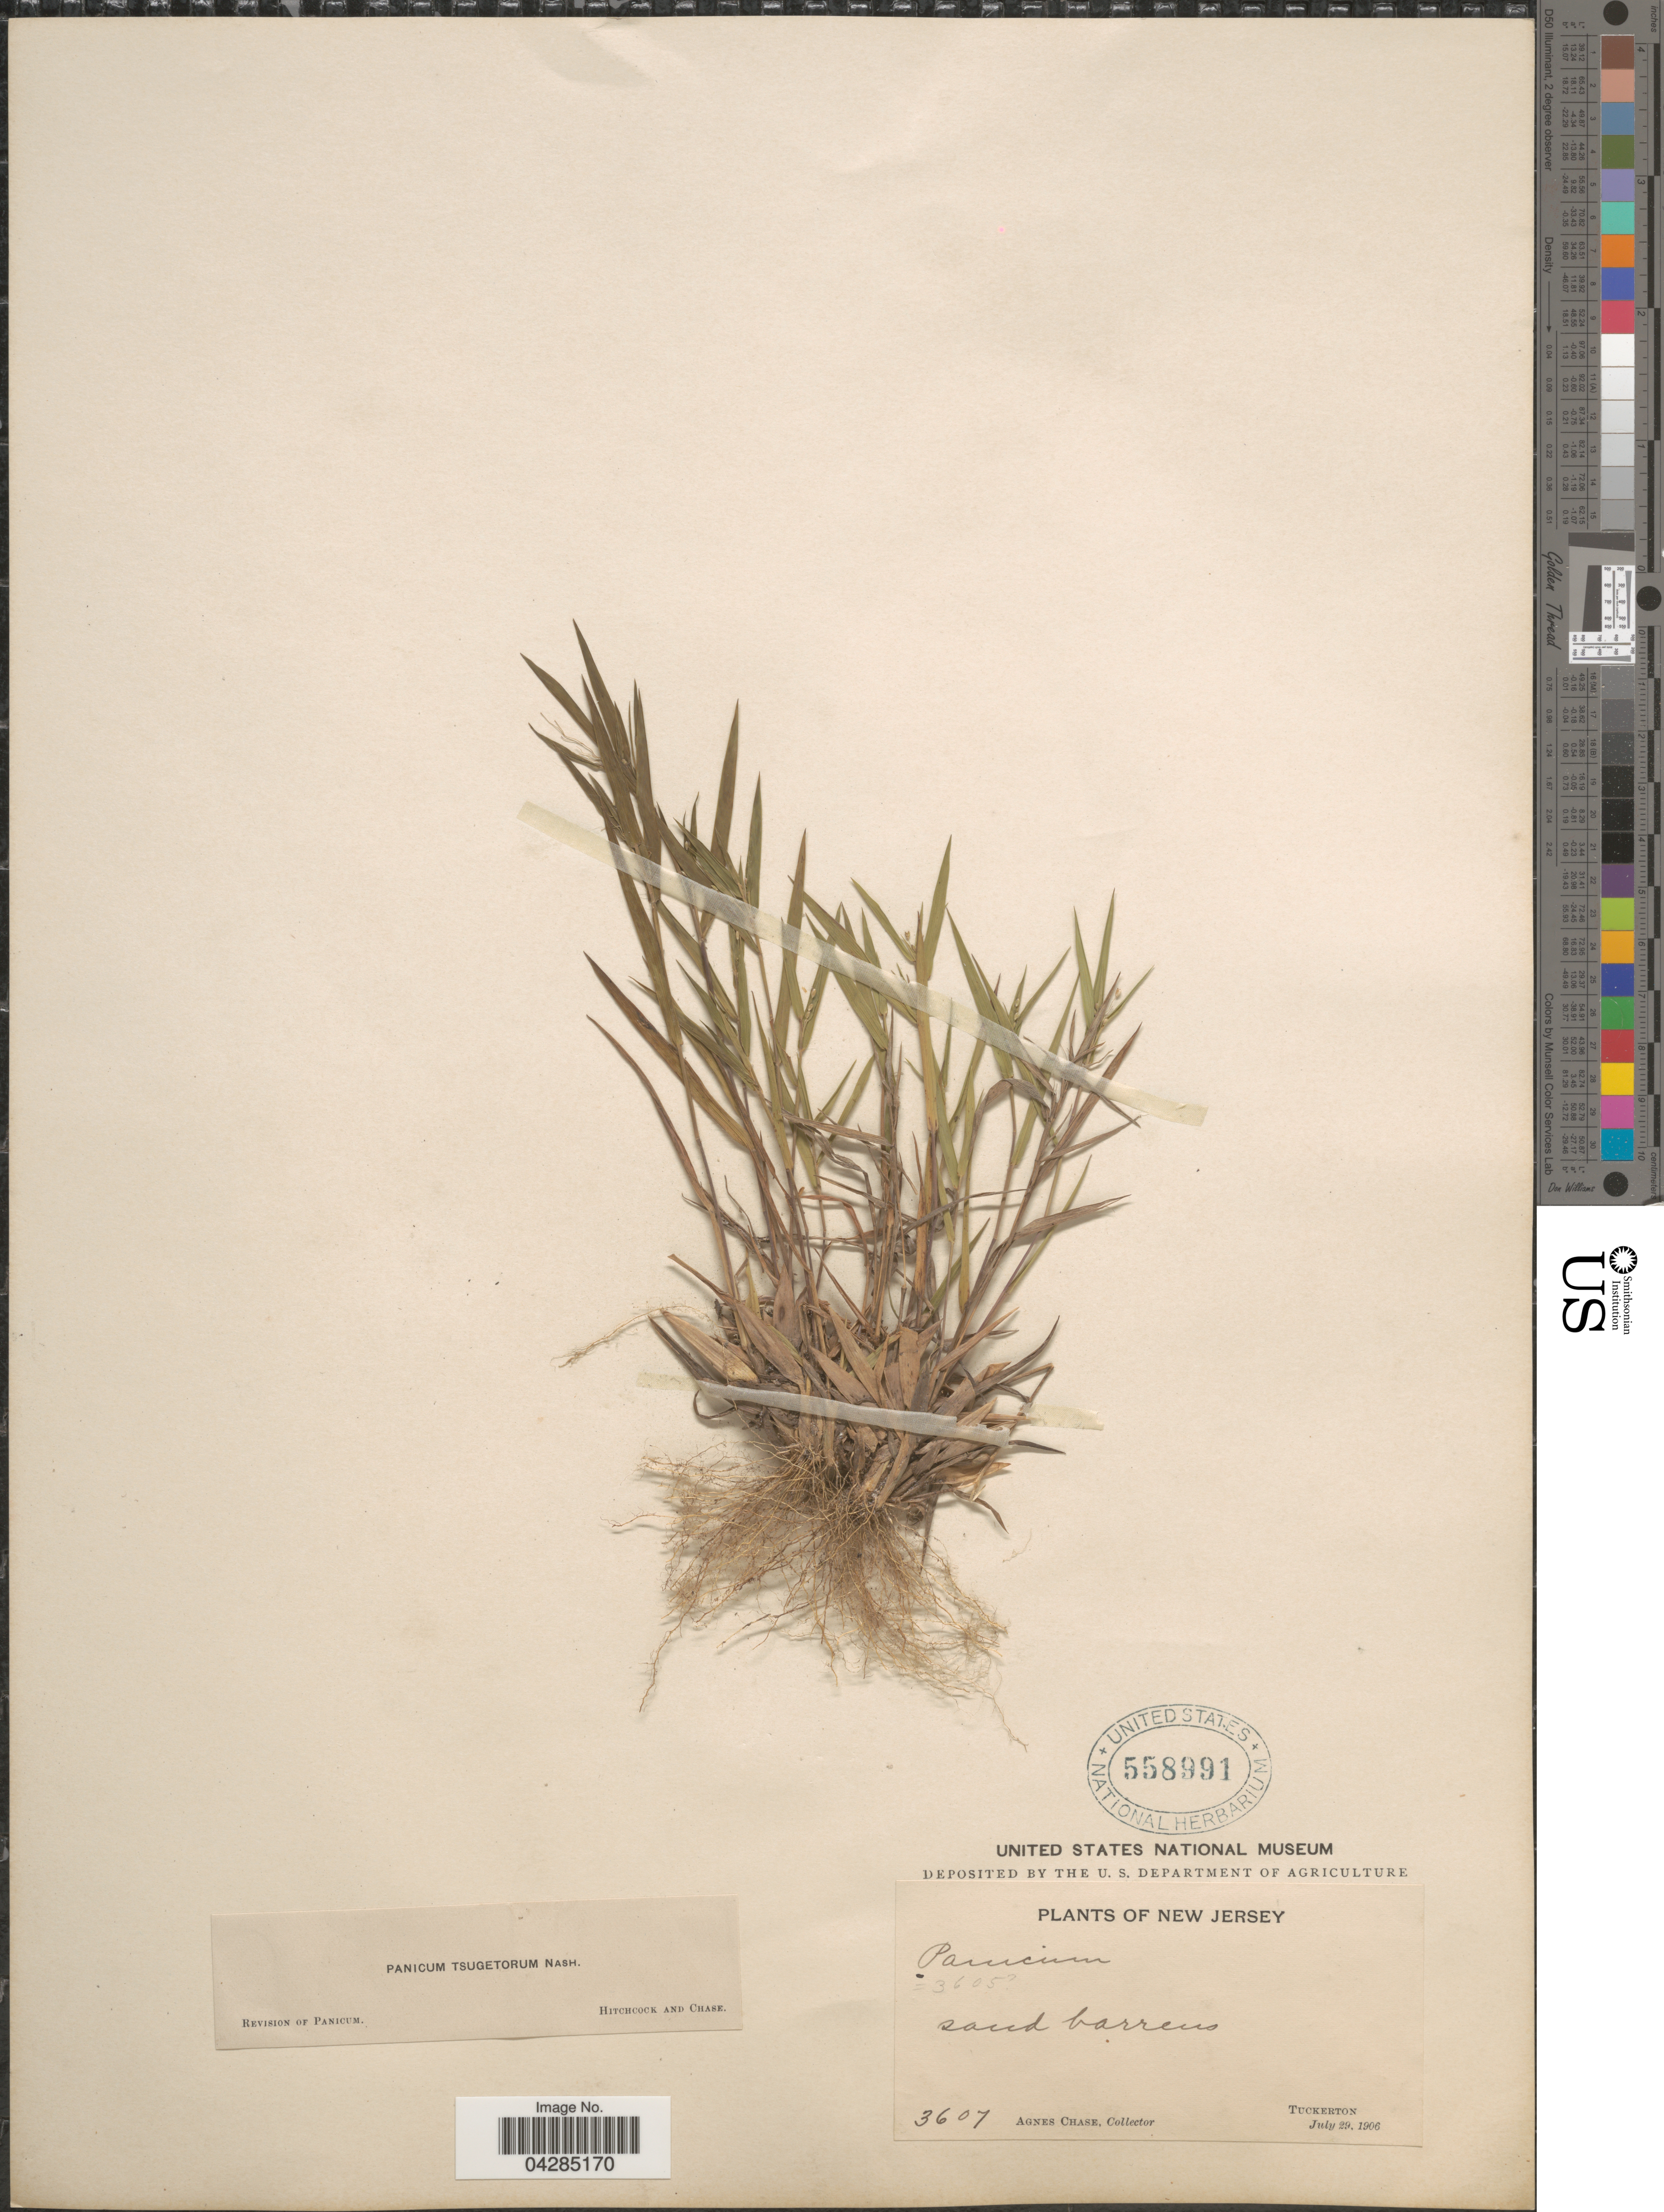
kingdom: Plantae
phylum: Tracheophyta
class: Liliopsida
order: Poales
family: Poaceae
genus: Dichanthelium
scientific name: Dichanthelium portoricense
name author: (Desv. ex Ham.) B.F. Hansen & Wunderlin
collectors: A. Chase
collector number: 3607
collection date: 1906-07-29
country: United States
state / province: New Jersey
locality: Tuckerton.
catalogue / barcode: US 558991